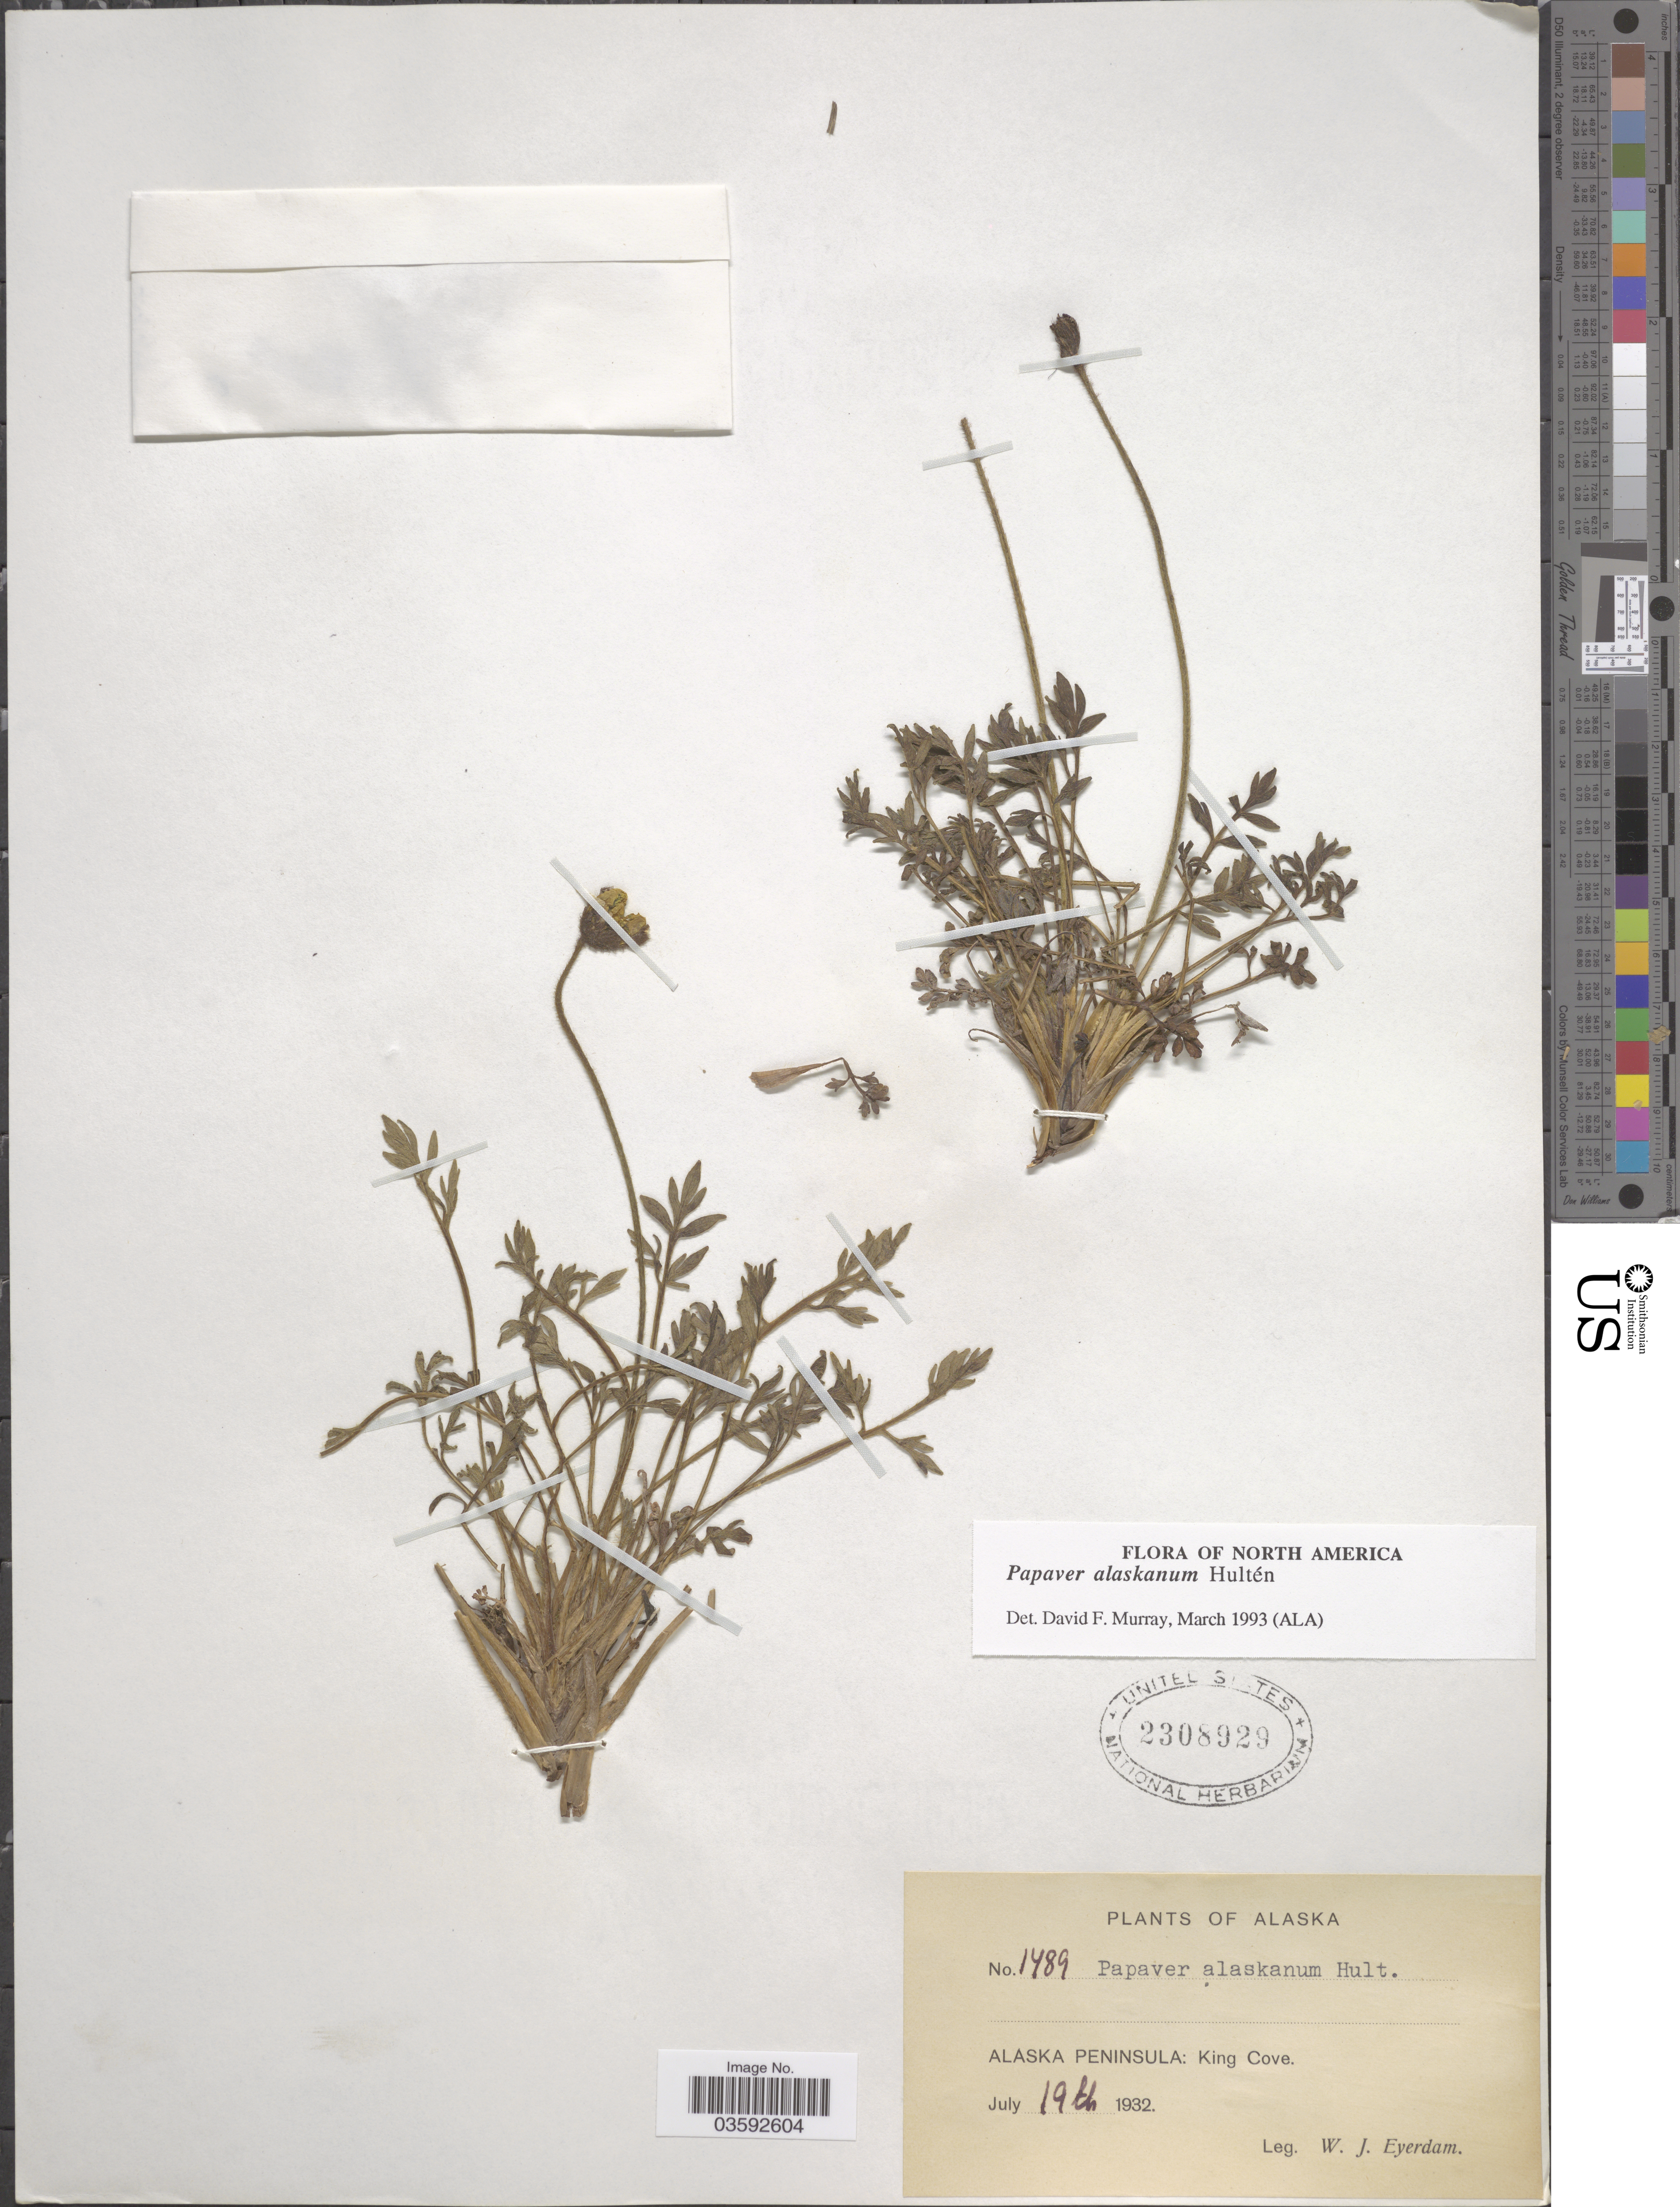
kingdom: Plantae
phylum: Tracheophyta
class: Magnoliopsida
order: Ranunculales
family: Papaveraceae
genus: Papaver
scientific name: Papaver alaskanum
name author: Hultén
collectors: W. J. Eyerdam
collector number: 1489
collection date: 1932-07-19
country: United States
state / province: Alaska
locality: Alaska Peninsula: King Cove.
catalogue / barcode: US 2308929